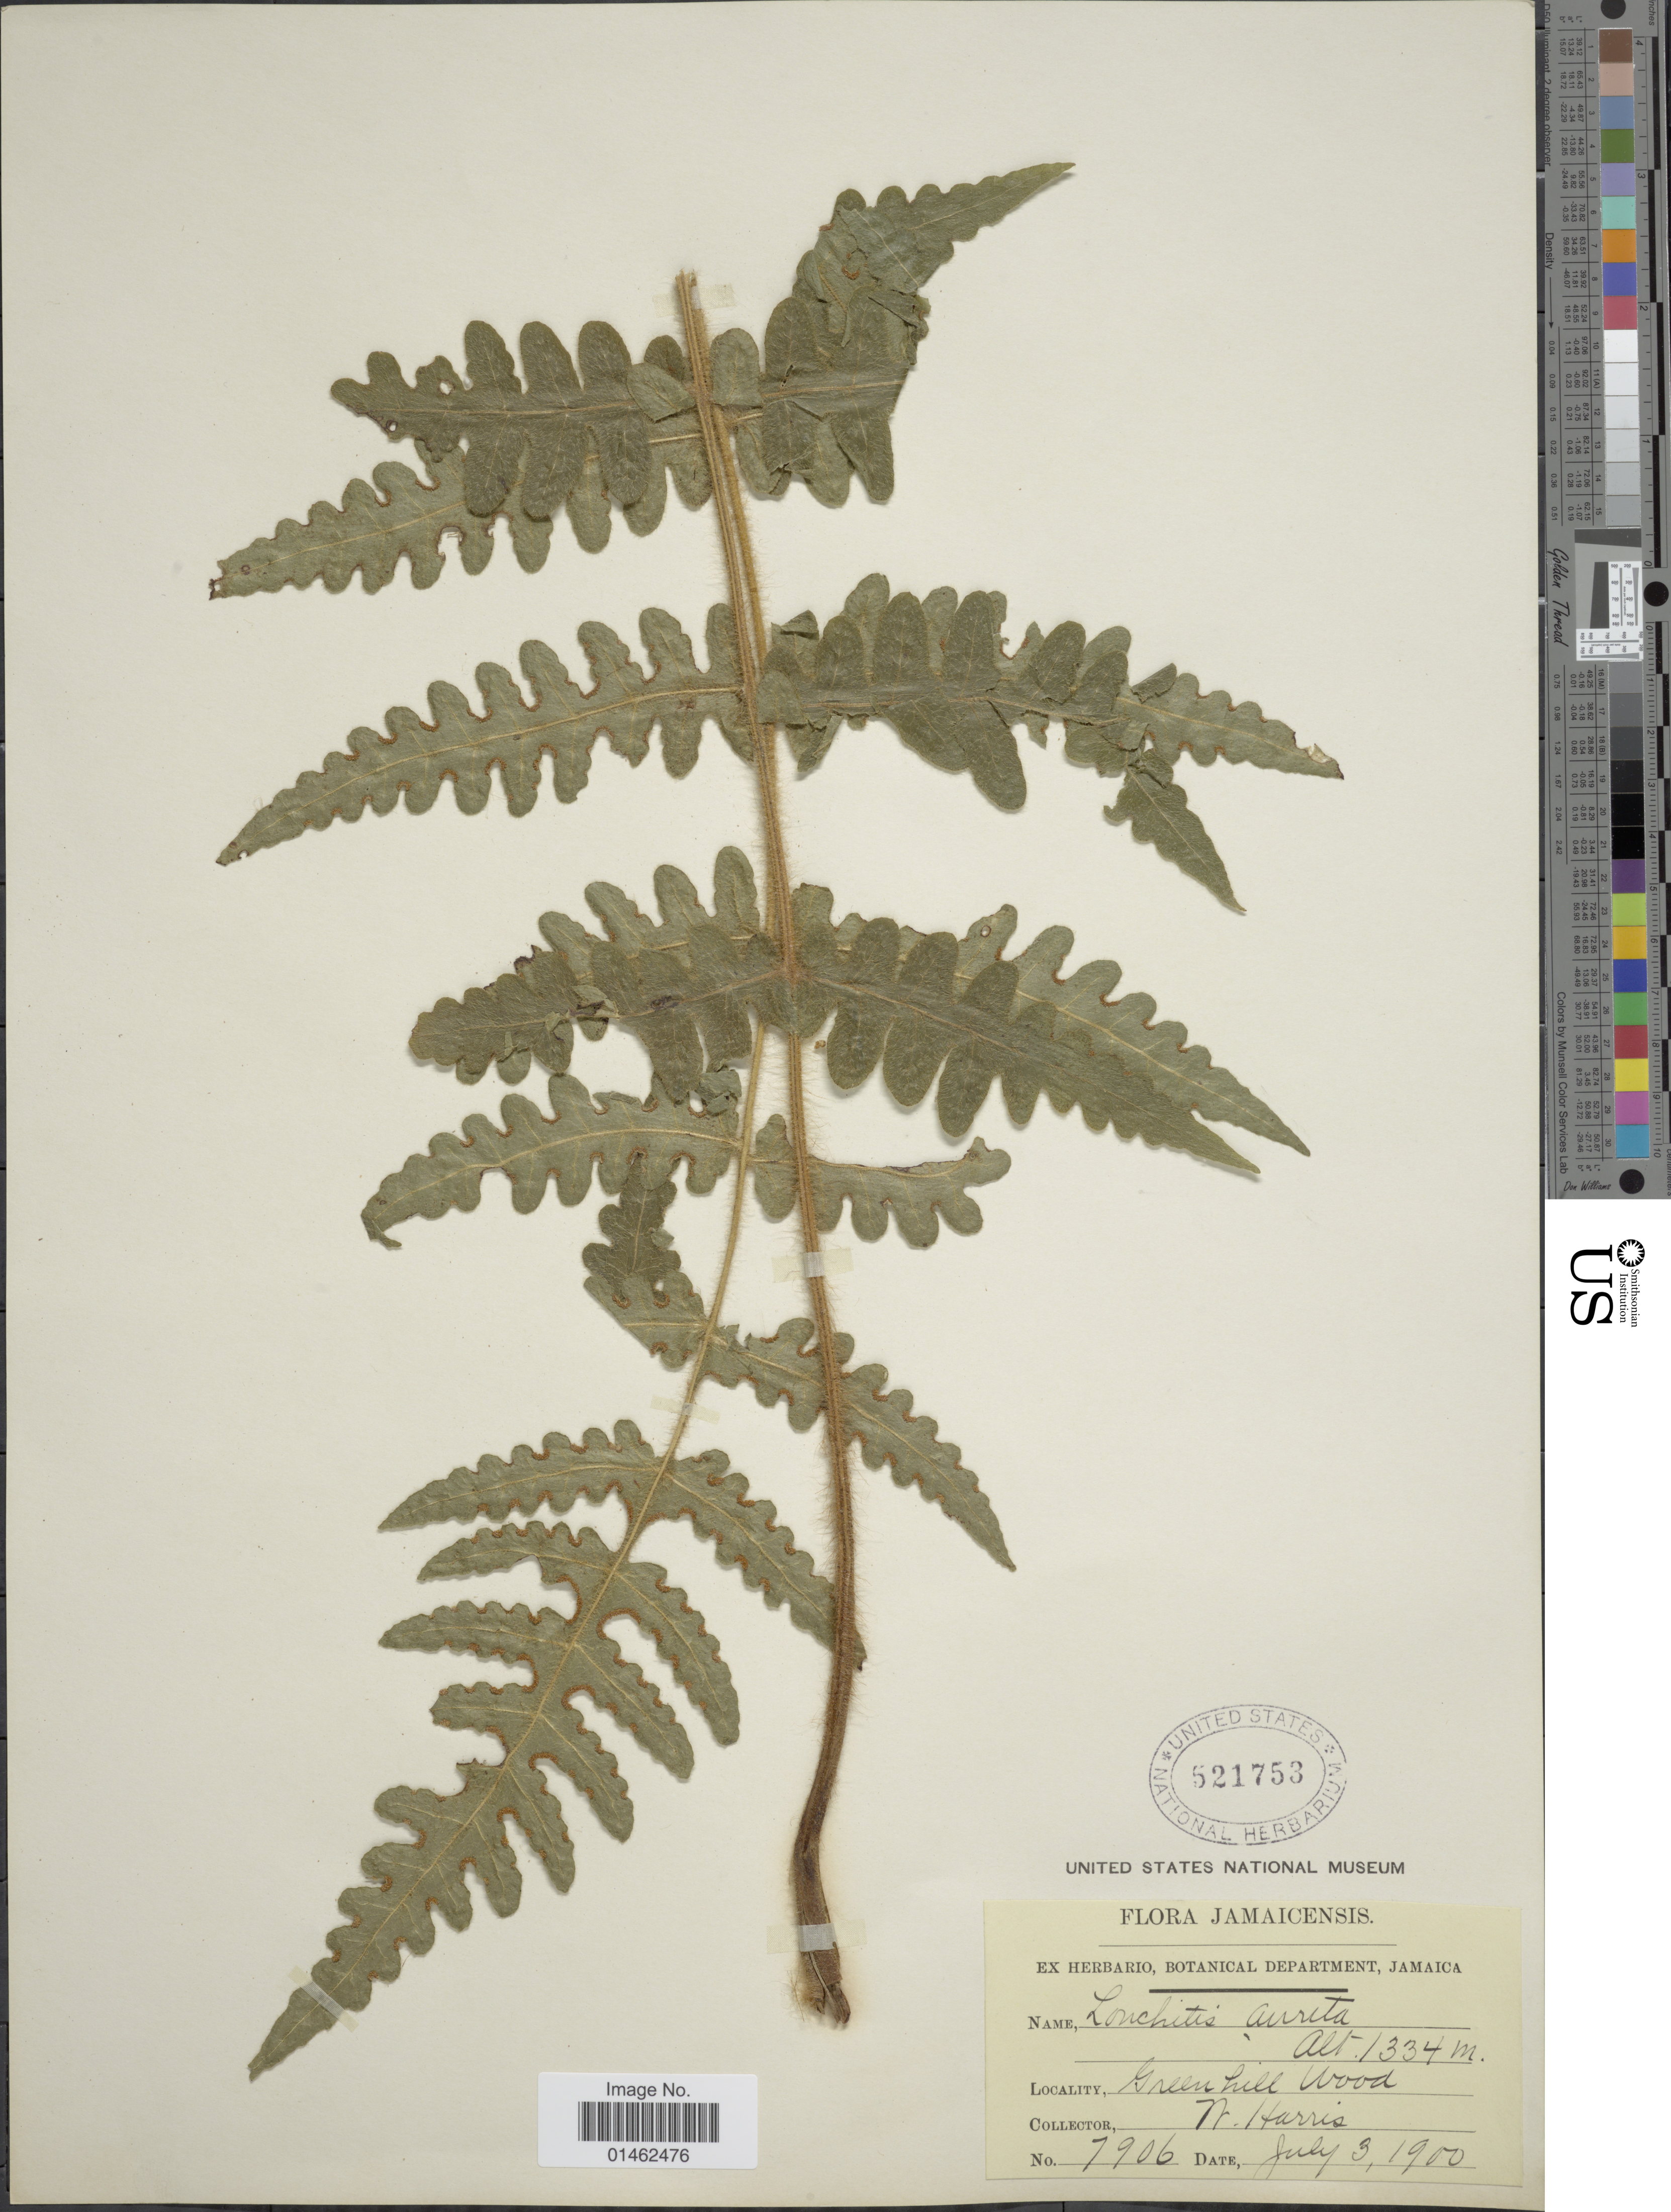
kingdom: Plantae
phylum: Tracheophyta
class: Polypodiopsida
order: Polypodiales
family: Dennstaedtiaceae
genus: Blotiella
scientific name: Blotiella lindeniana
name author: (Hook.) R.M. Tryon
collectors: N. Harris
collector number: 7906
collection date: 1900-07-03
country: Jamaica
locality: Greenhill Wood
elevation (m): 1334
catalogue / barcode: US 521753